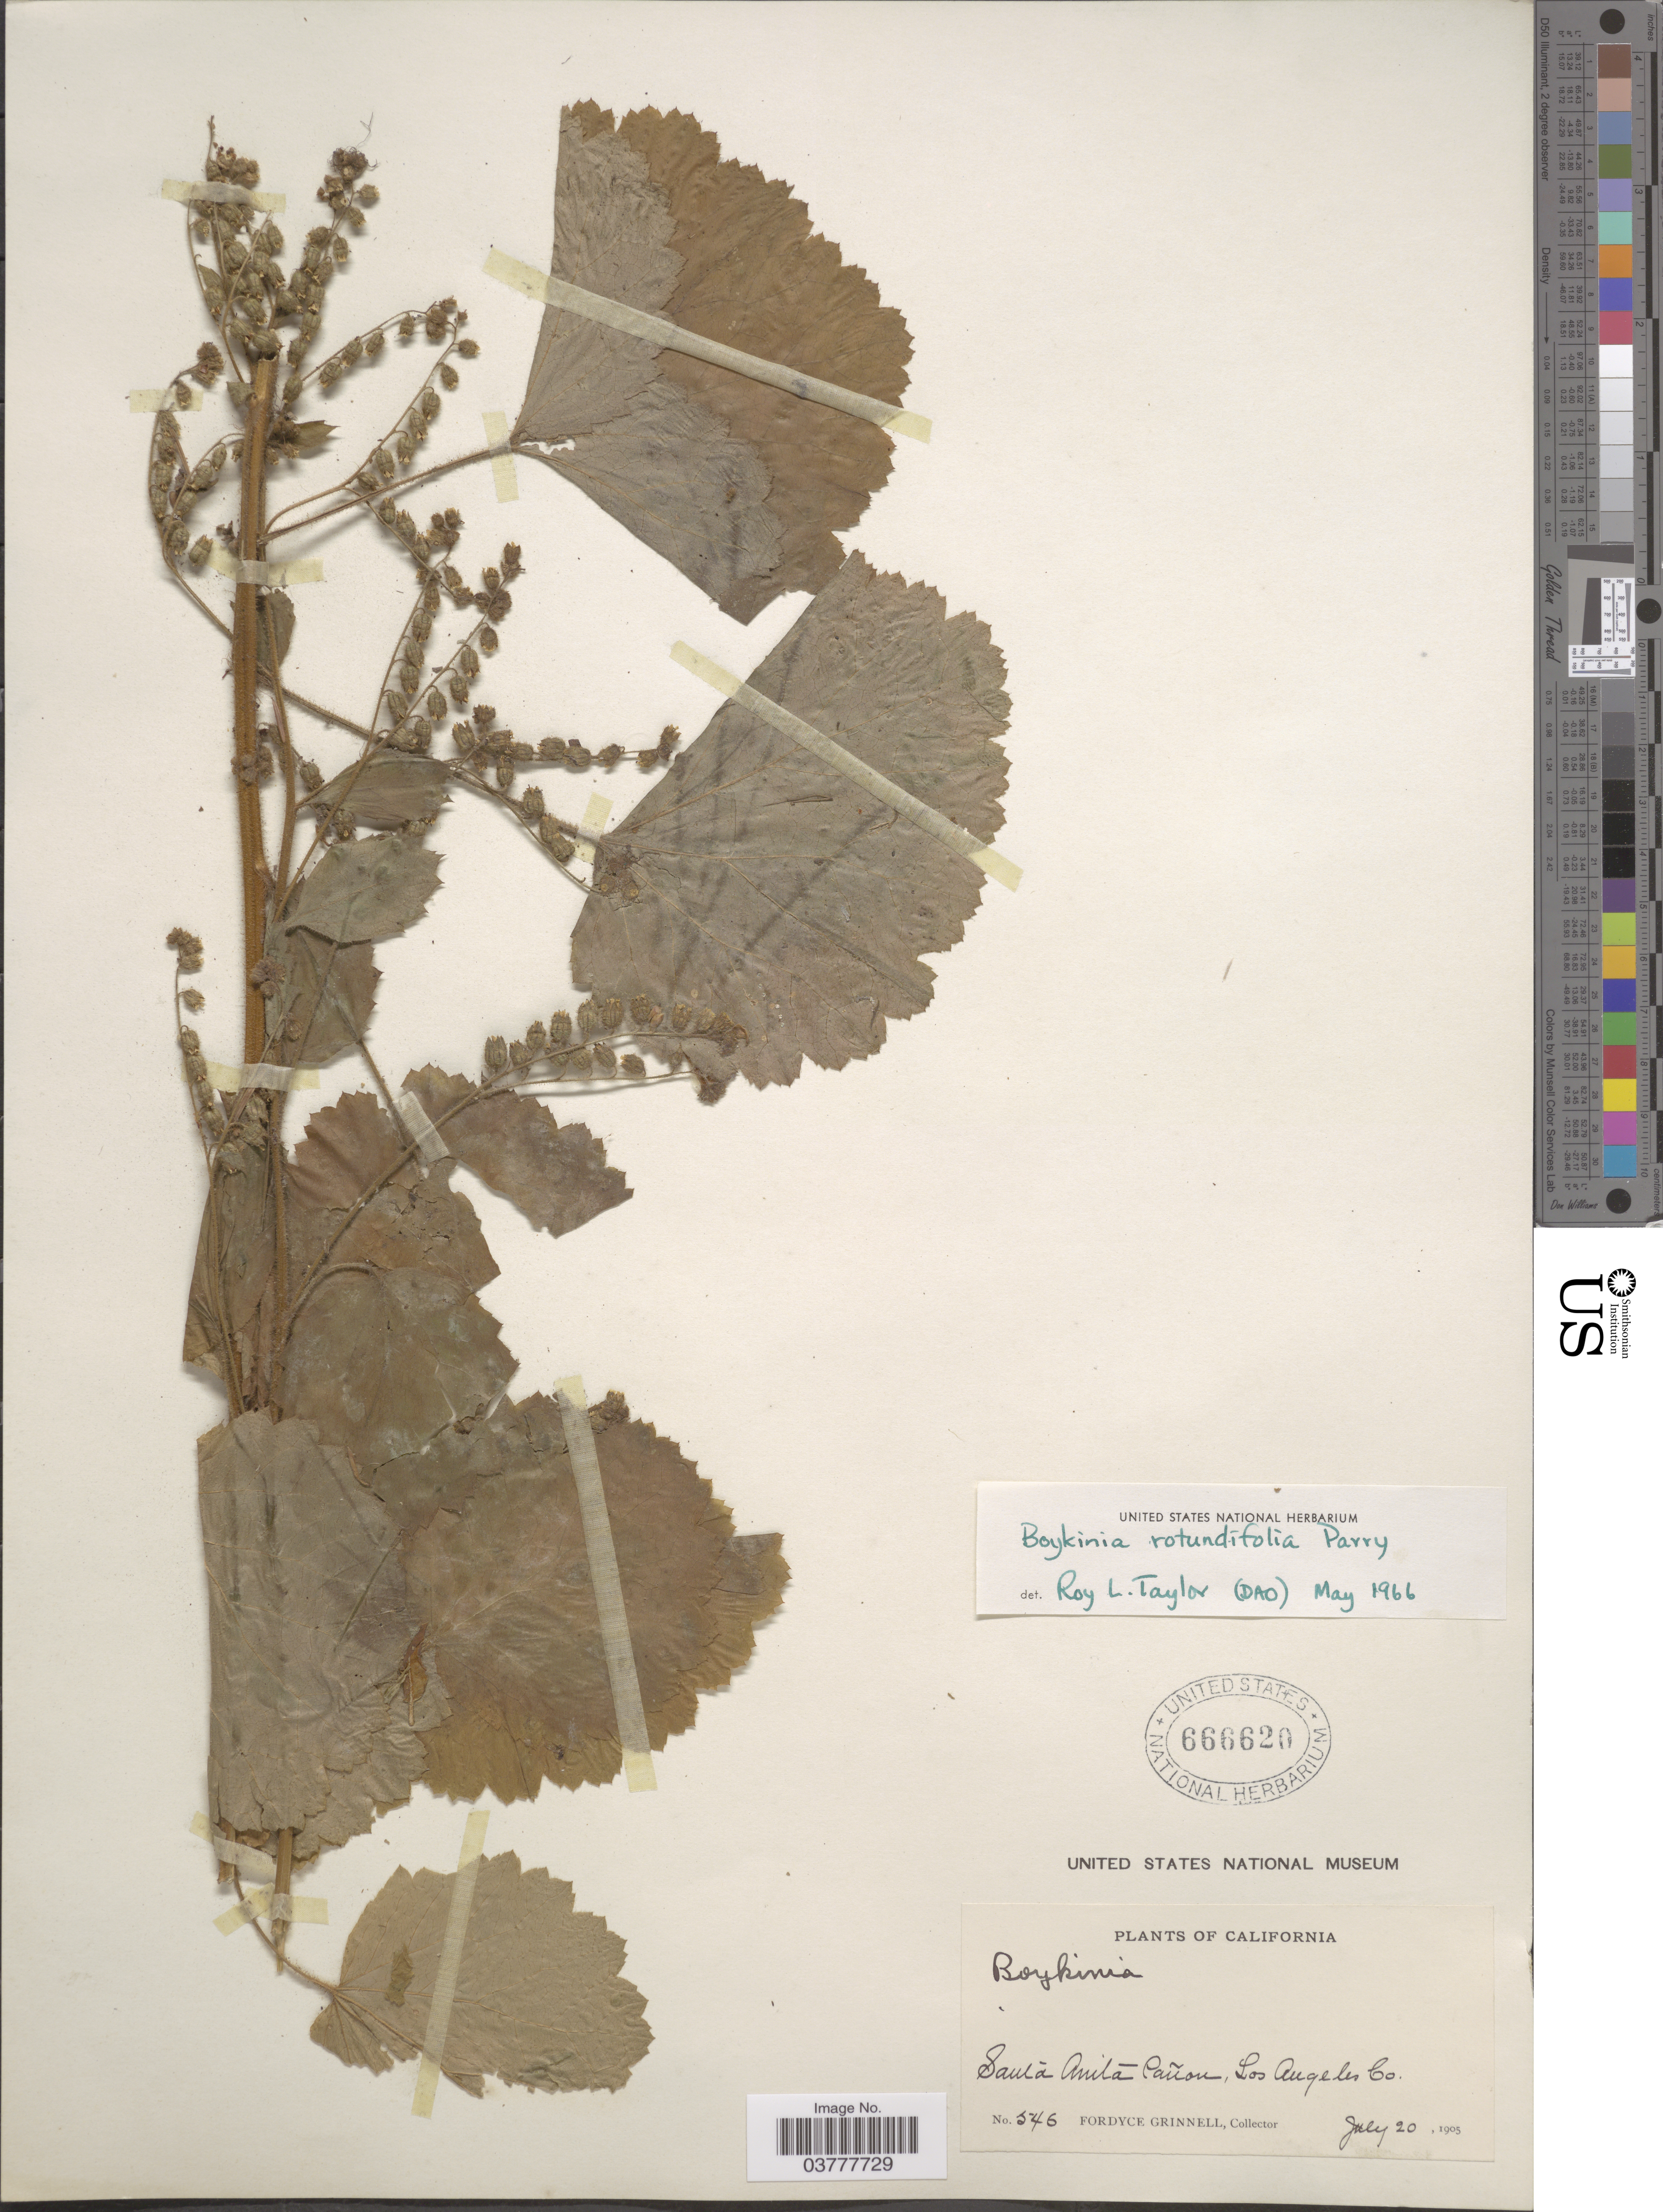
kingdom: Plantae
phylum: Tracheophyta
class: Magnoliopsida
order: Saxifragales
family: Saxifragaceae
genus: Boykinia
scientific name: Boykinia rotundifolia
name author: Parry ex A. Gray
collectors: F. Grinnell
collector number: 546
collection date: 1905-07-20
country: United States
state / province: California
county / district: Los Angeles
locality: Santa Anita Cañon, Los Angeles Co.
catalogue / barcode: US 666620